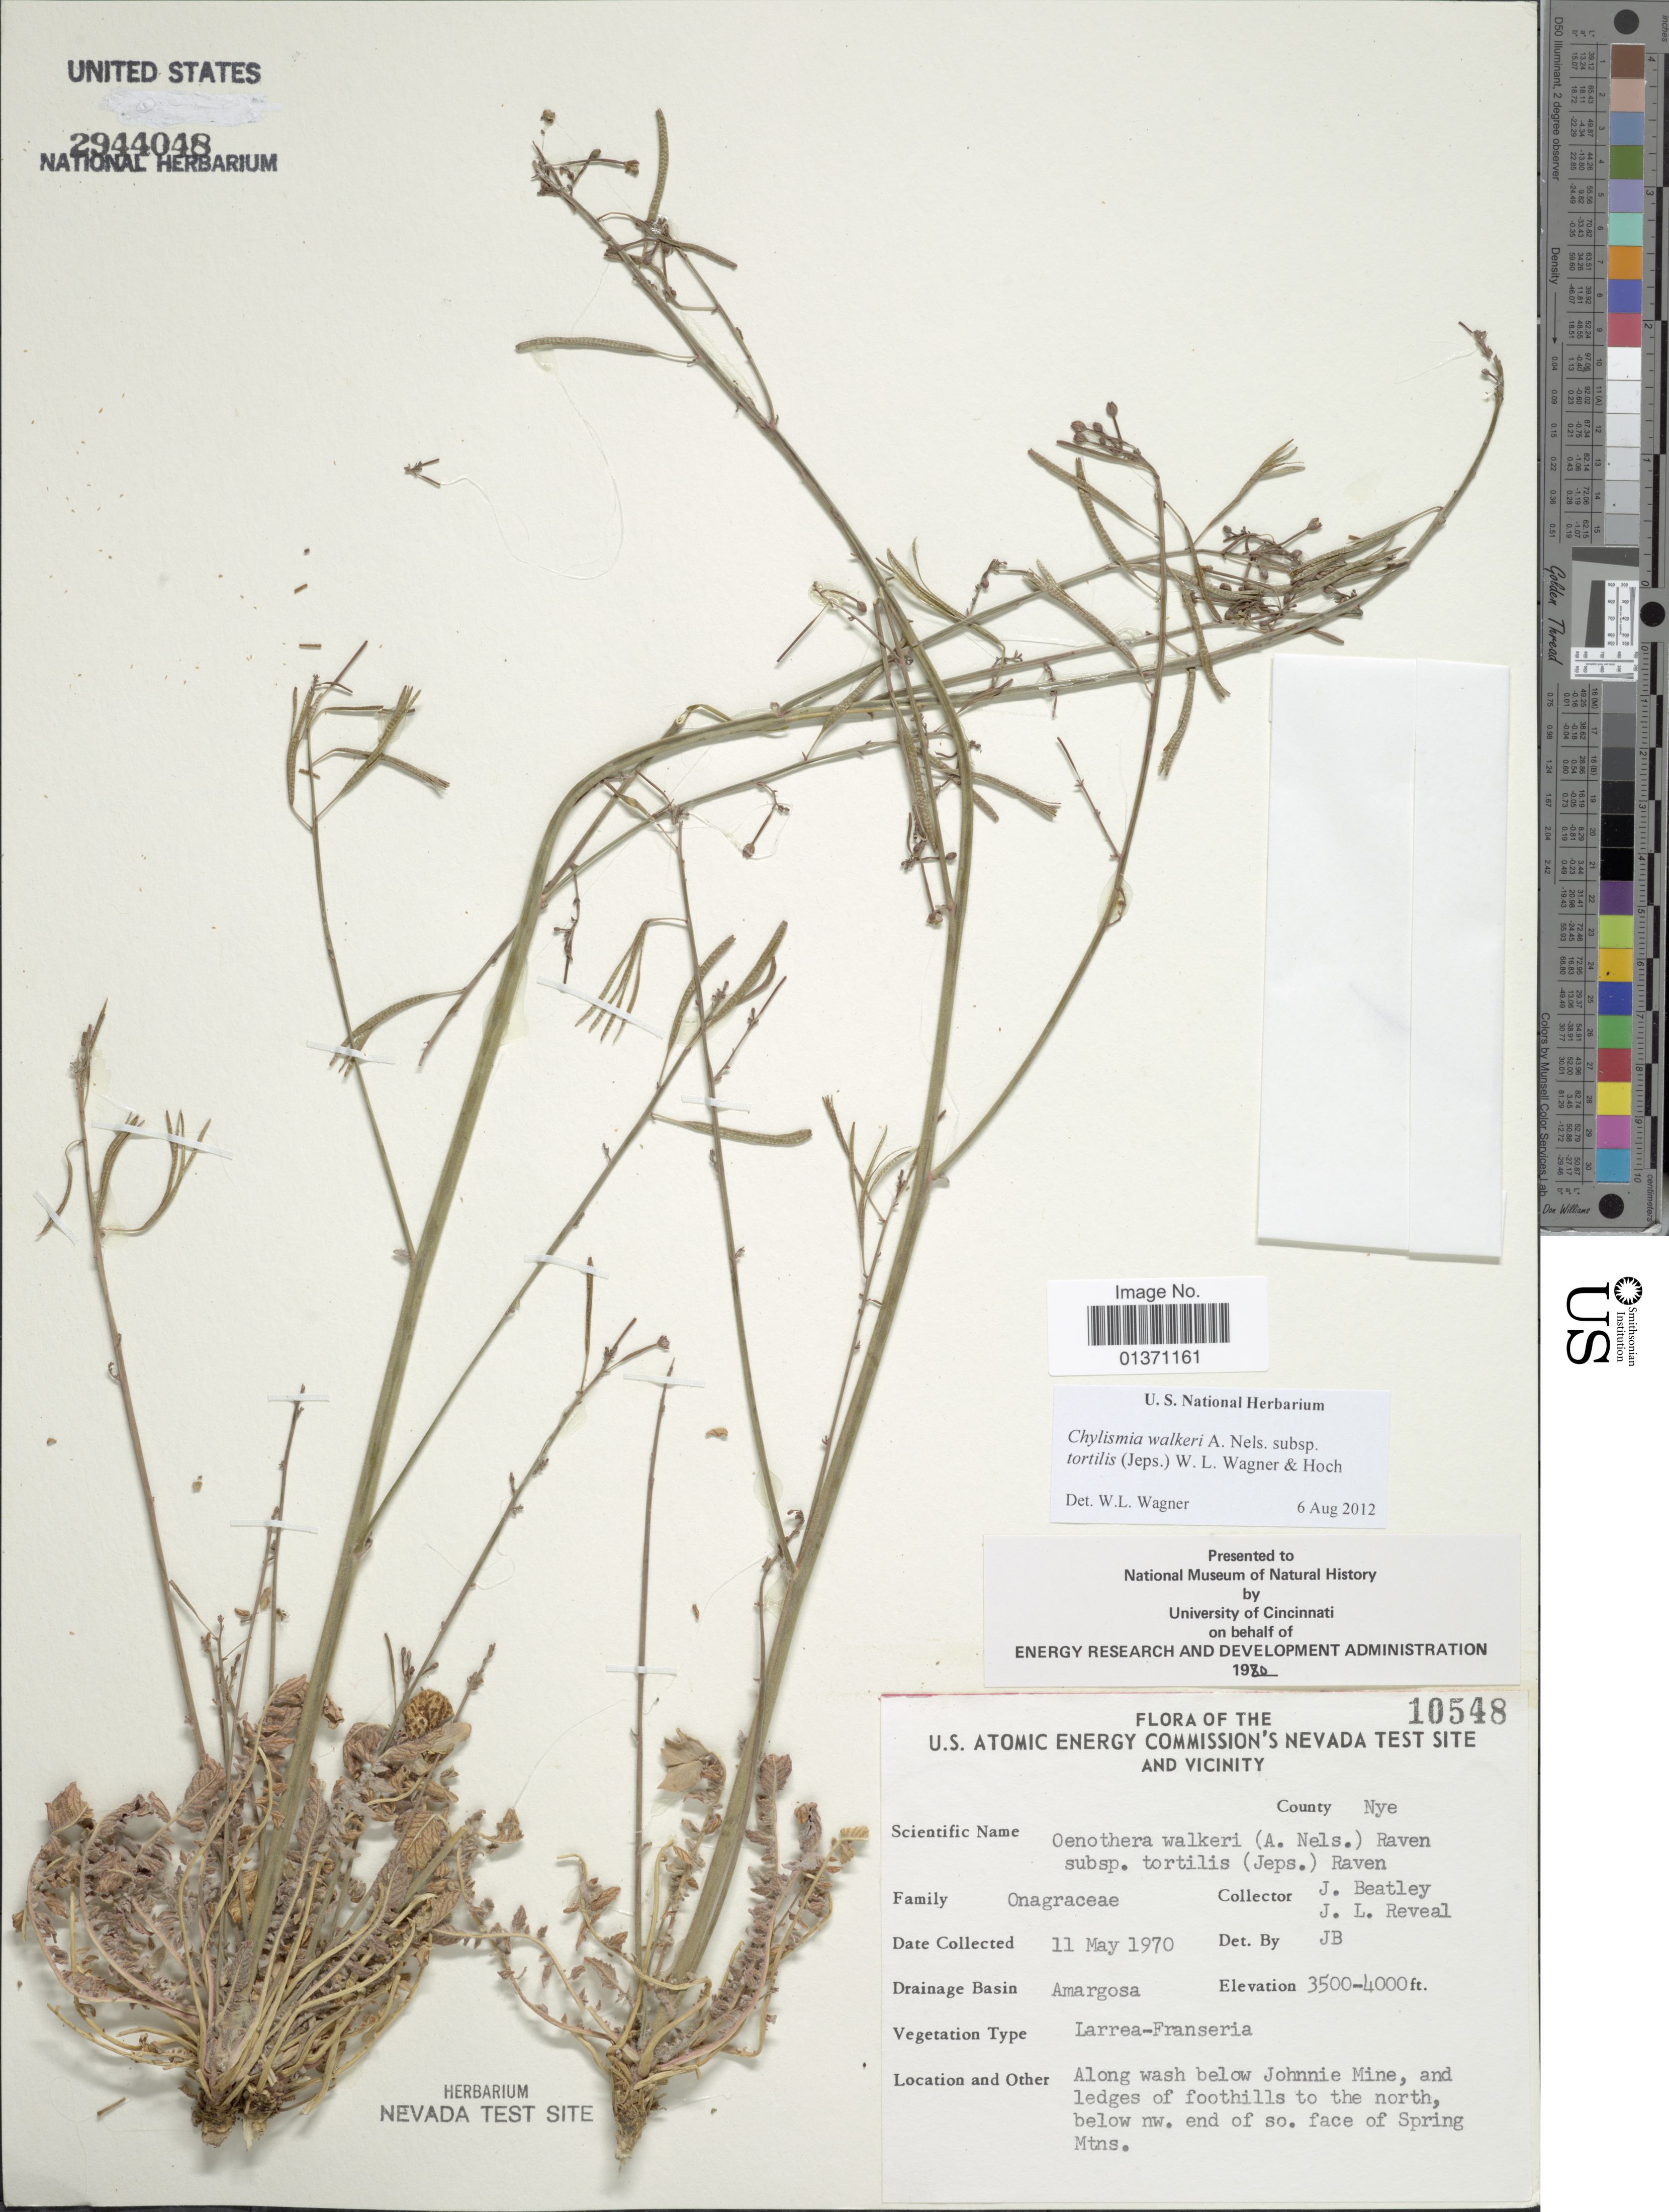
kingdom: Plantae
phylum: Tracheophyta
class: Magnoliopsida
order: Myrtales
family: Onagraceae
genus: Chylismia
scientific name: Chylismia walkeri subsp. tortilis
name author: (Jeps.) W.L. Wagner & Hoch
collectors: J. C. Beatley & J. L. Reveal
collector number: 10548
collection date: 1970-05-11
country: United States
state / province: Nevada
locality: U. S. Atomic Energy Commission's Nevada Test Site and Vicinity, Amargosa, Along wash below Johnnie Mine, and ledges of foothills to the north, below nw. end of so. face of Spring Mtns, County Nye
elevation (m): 1067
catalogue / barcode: US 2944048